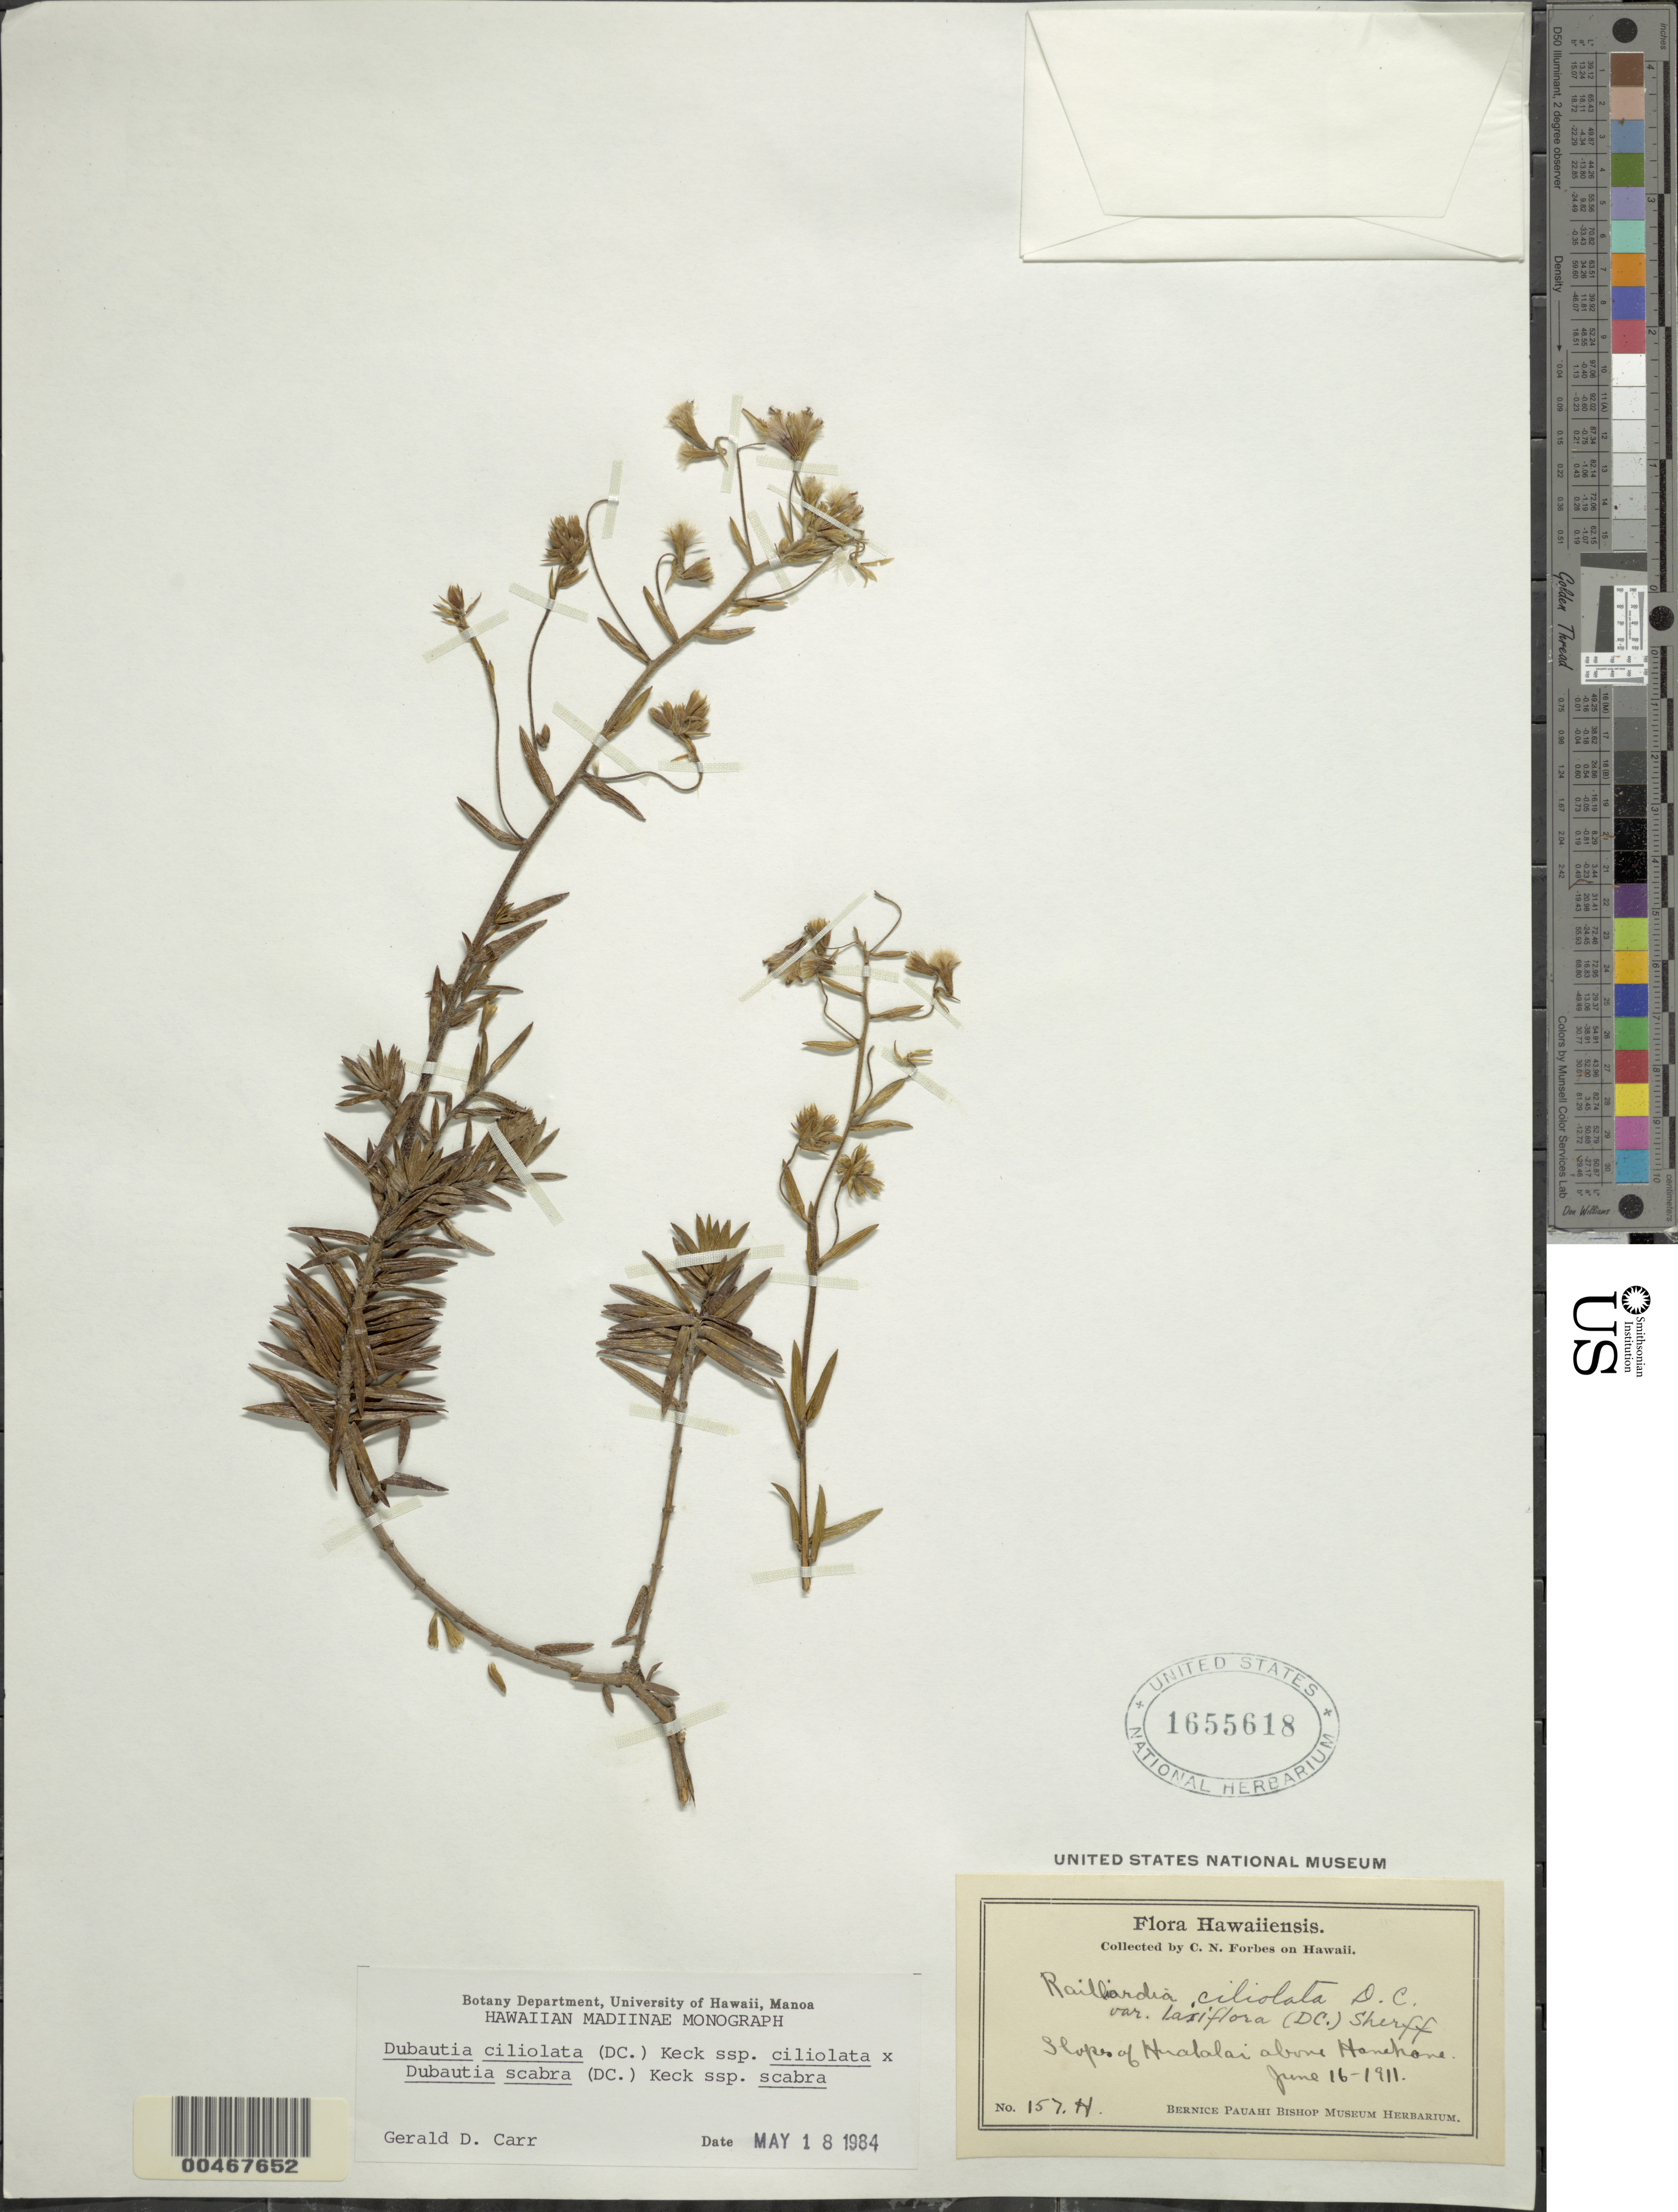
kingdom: Plantae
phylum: Tracheophyta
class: Magnoliopsida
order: Asterales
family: Asteraceae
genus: Dubautia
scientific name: Dubautia ciliolata subsp. ciliolata x D. scabra (DC.) D.D. Keck subsp. scabra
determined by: Carr, G. D.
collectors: C. N. Forbes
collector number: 157.H.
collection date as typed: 16 Jun 1911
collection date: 1911-06-16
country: United States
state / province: Hawaii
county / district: Hawaii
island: Hawaii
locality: Slopes of Hualalai above Hanehane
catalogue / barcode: US 1655618